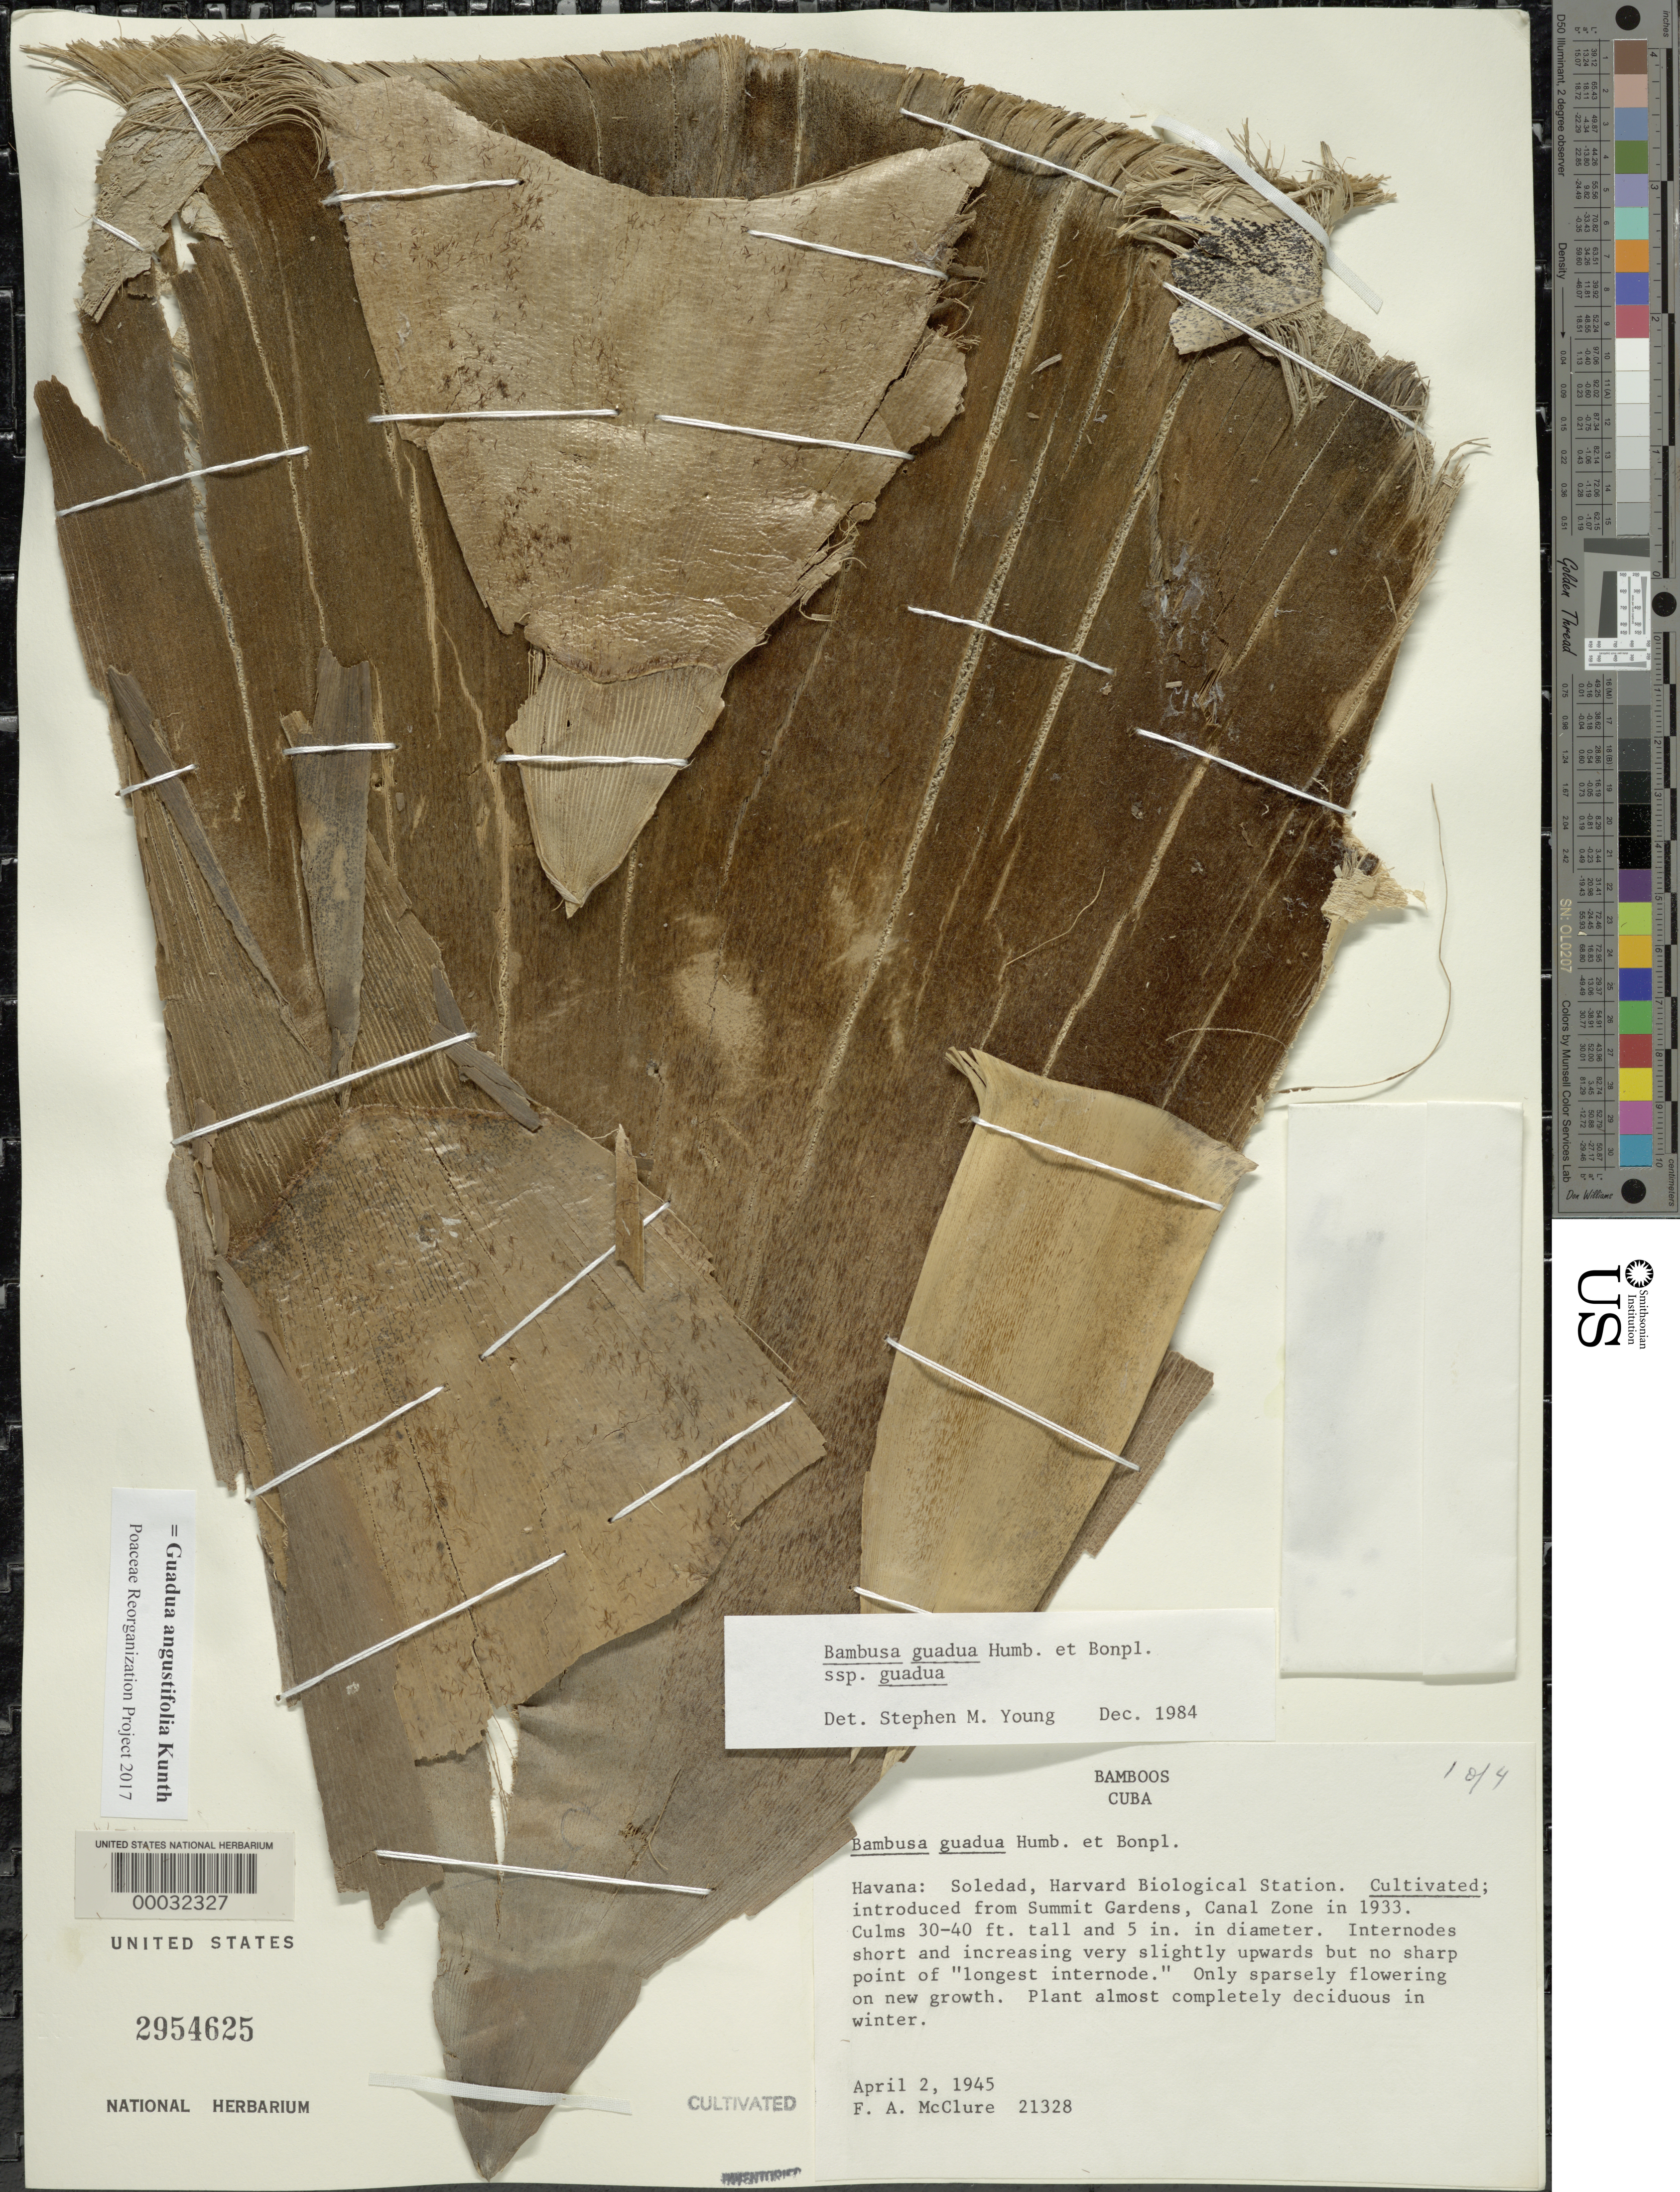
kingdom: Plantae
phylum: Tracheophyta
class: Liliopsida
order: Poales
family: Poaceae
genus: Guadua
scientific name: Guadua angustifolia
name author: Kunth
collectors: F. A. McClure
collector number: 21328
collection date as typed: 02 Apr 1945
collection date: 1945-04-02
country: Cuba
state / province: La Habana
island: Greater Antilles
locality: Harvard Biological Sta.; Soledad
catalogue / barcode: US 2954625